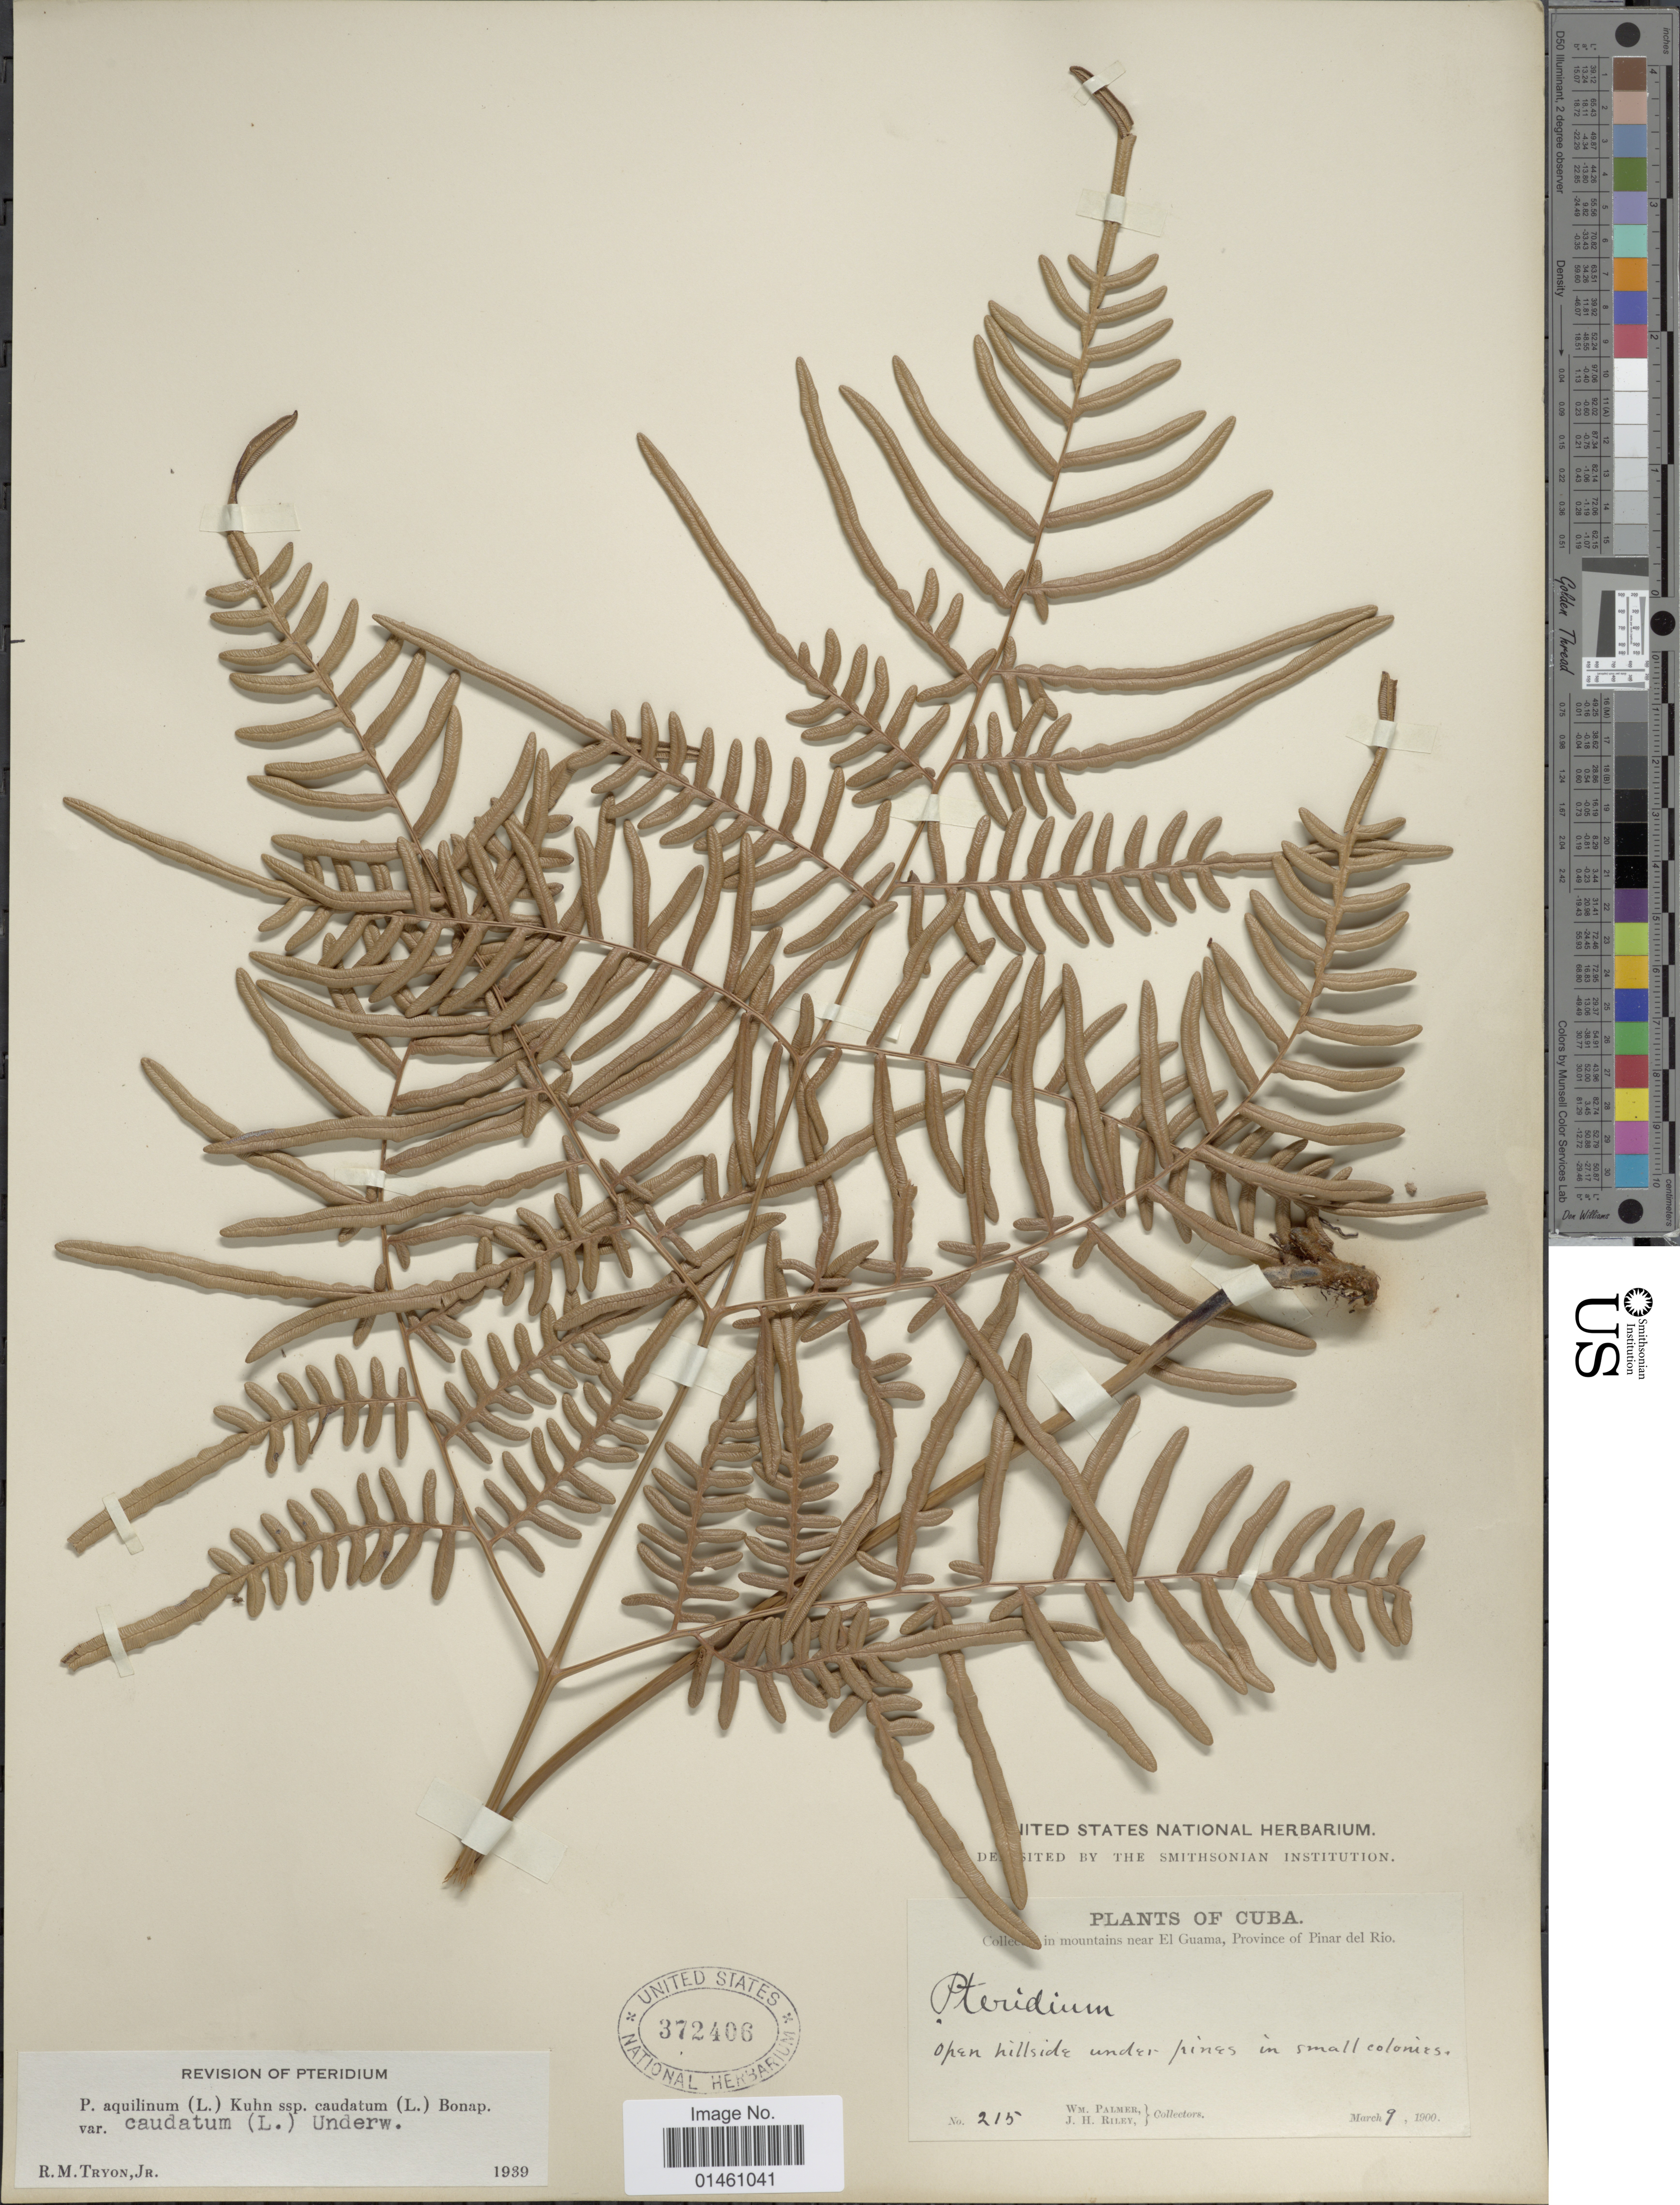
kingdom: Plantae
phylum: Tracheophyta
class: Polypodiopsida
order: Polypodiales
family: Dennstaedtiaceae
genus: Pteridium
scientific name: Pteridium caudatum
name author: (L.) Maxon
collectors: W. Palmer & J. H. Riley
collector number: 215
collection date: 1900-03-09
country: Cuba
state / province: Pinar del Río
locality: In mountains near El Guama, on pine hills in small colonies.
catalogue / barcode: US 372406